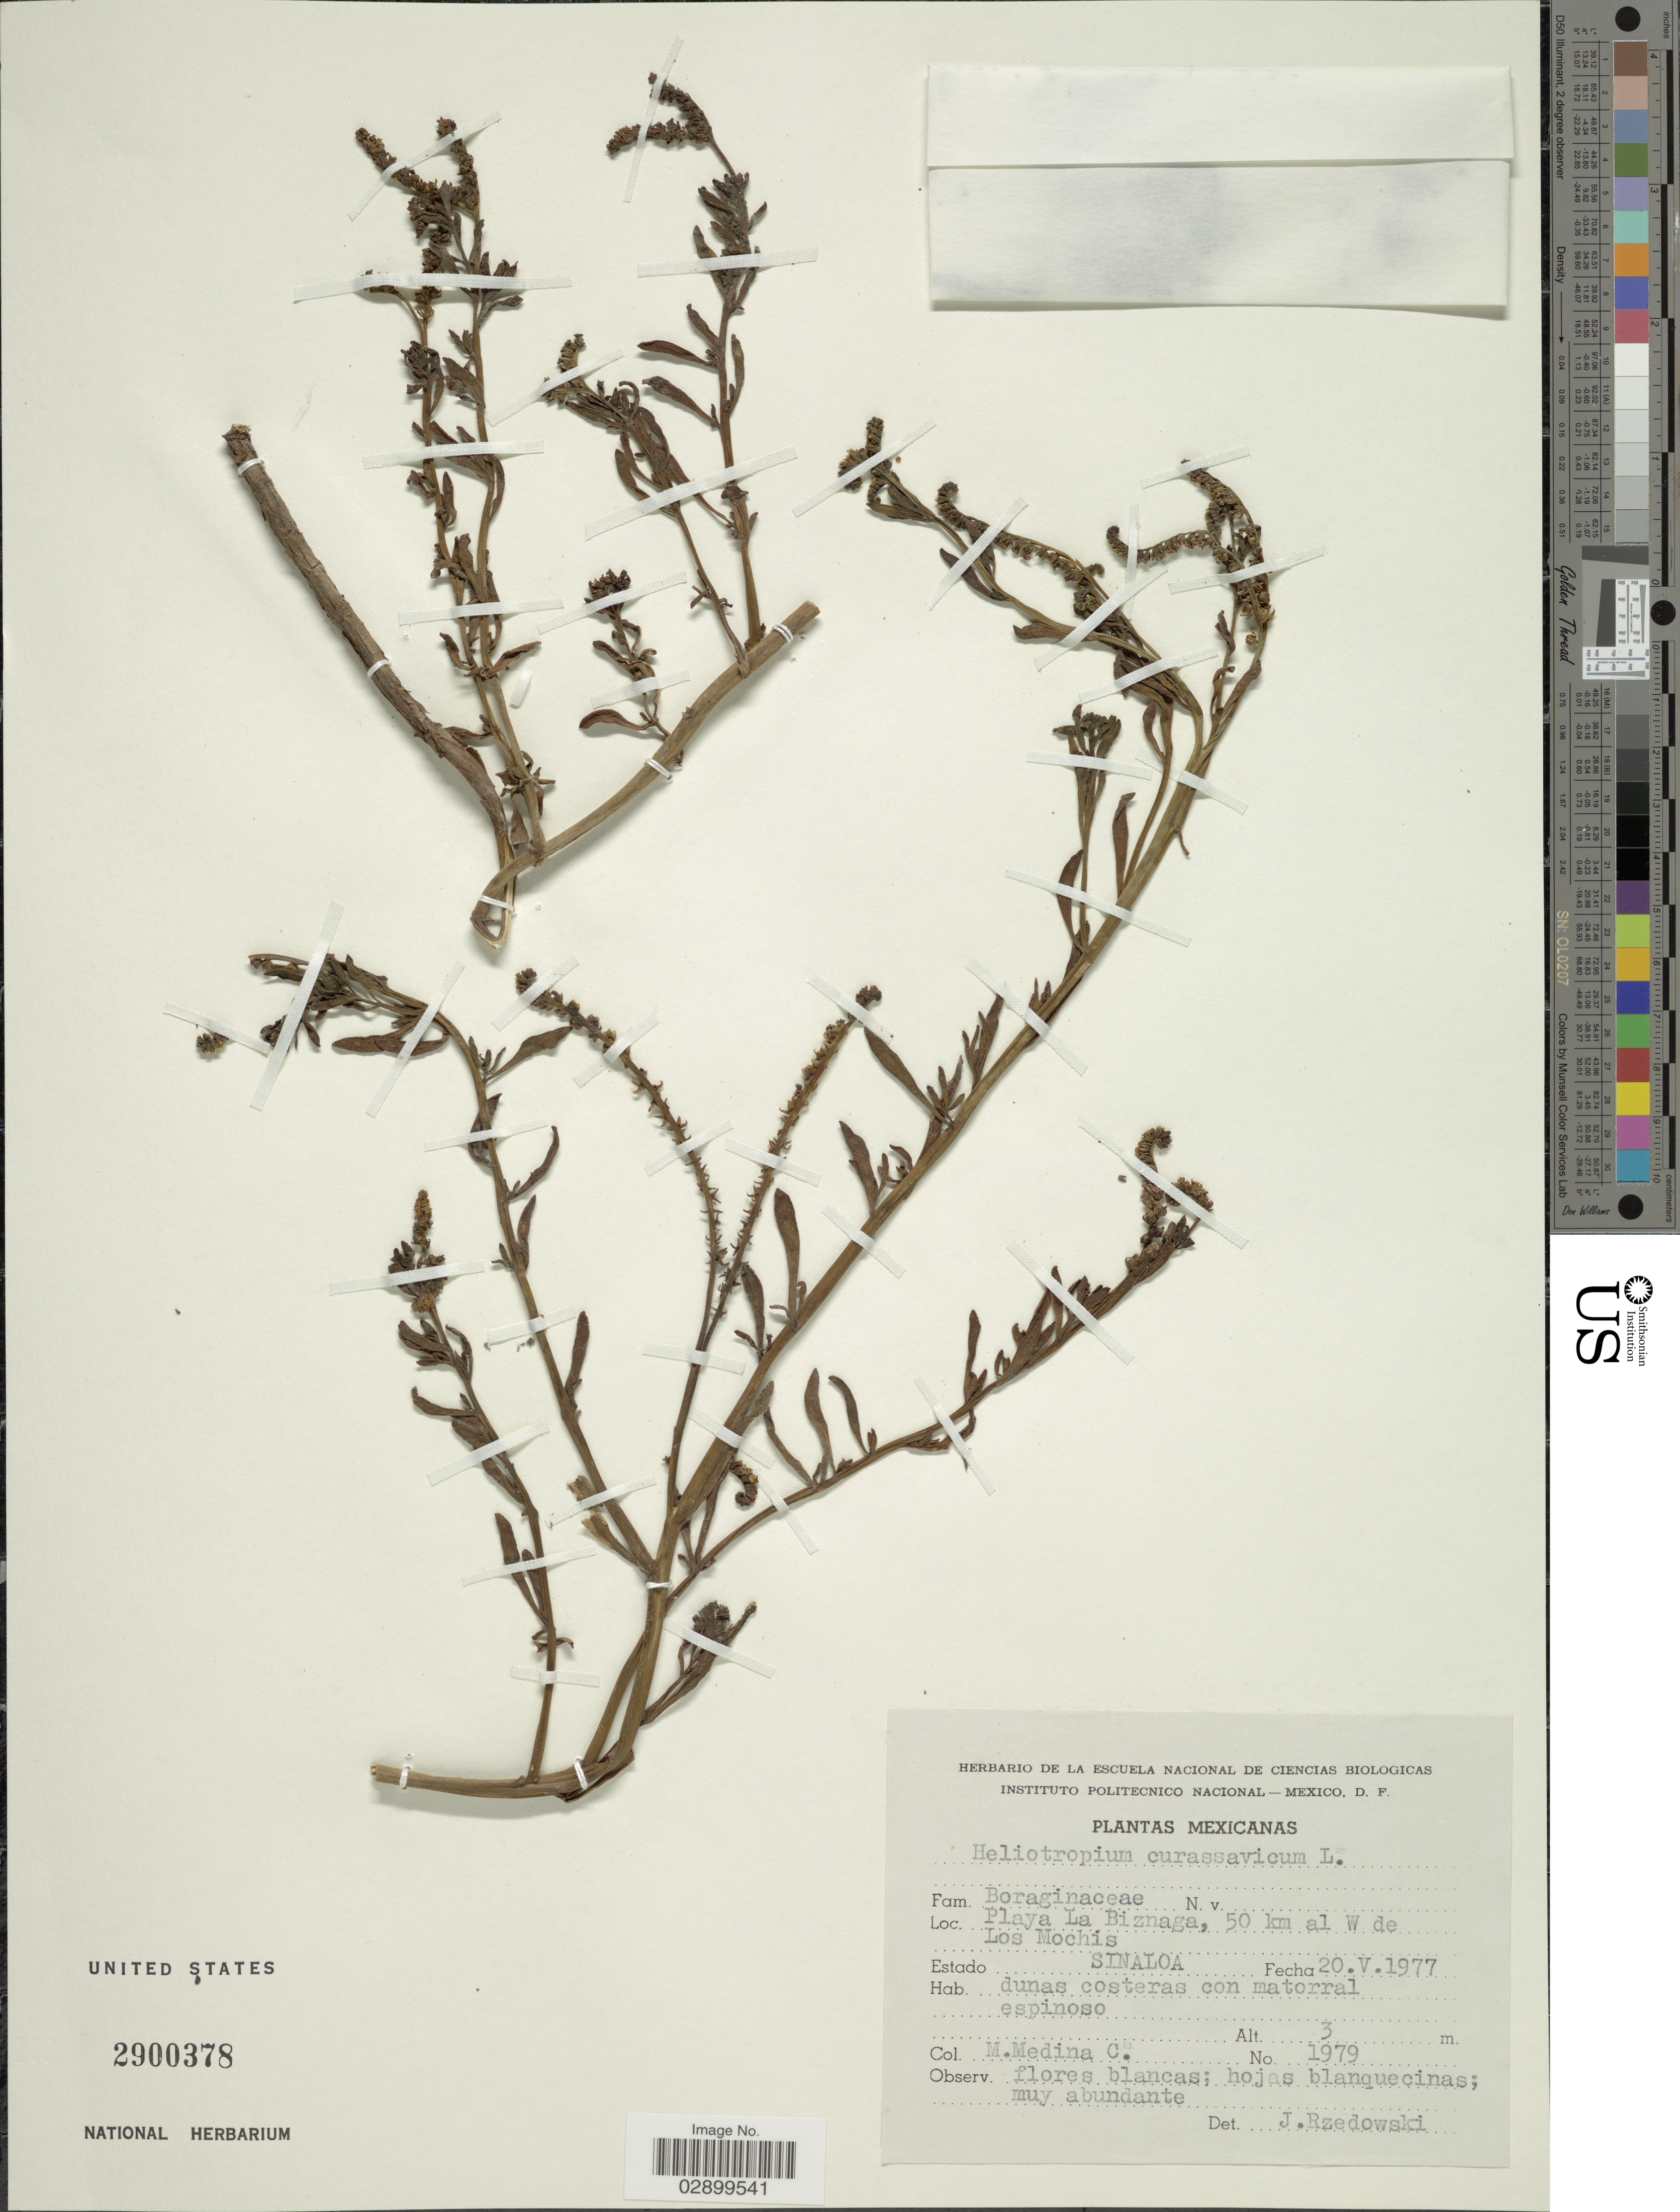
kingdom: Plantae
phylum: Tracheophyta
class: Magnoliopsida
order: Boraginales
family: Heliotropiaceae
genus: Heliotropium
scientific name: Heliotropium curassavicum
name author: L.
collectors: Medina C., M.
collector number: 1979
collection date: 1977-05-20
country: Mexico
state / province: Sinaloa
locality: Playa La Biznaga, 50 km al W de Los Mochis.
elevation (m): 3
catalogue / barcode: US 2900378